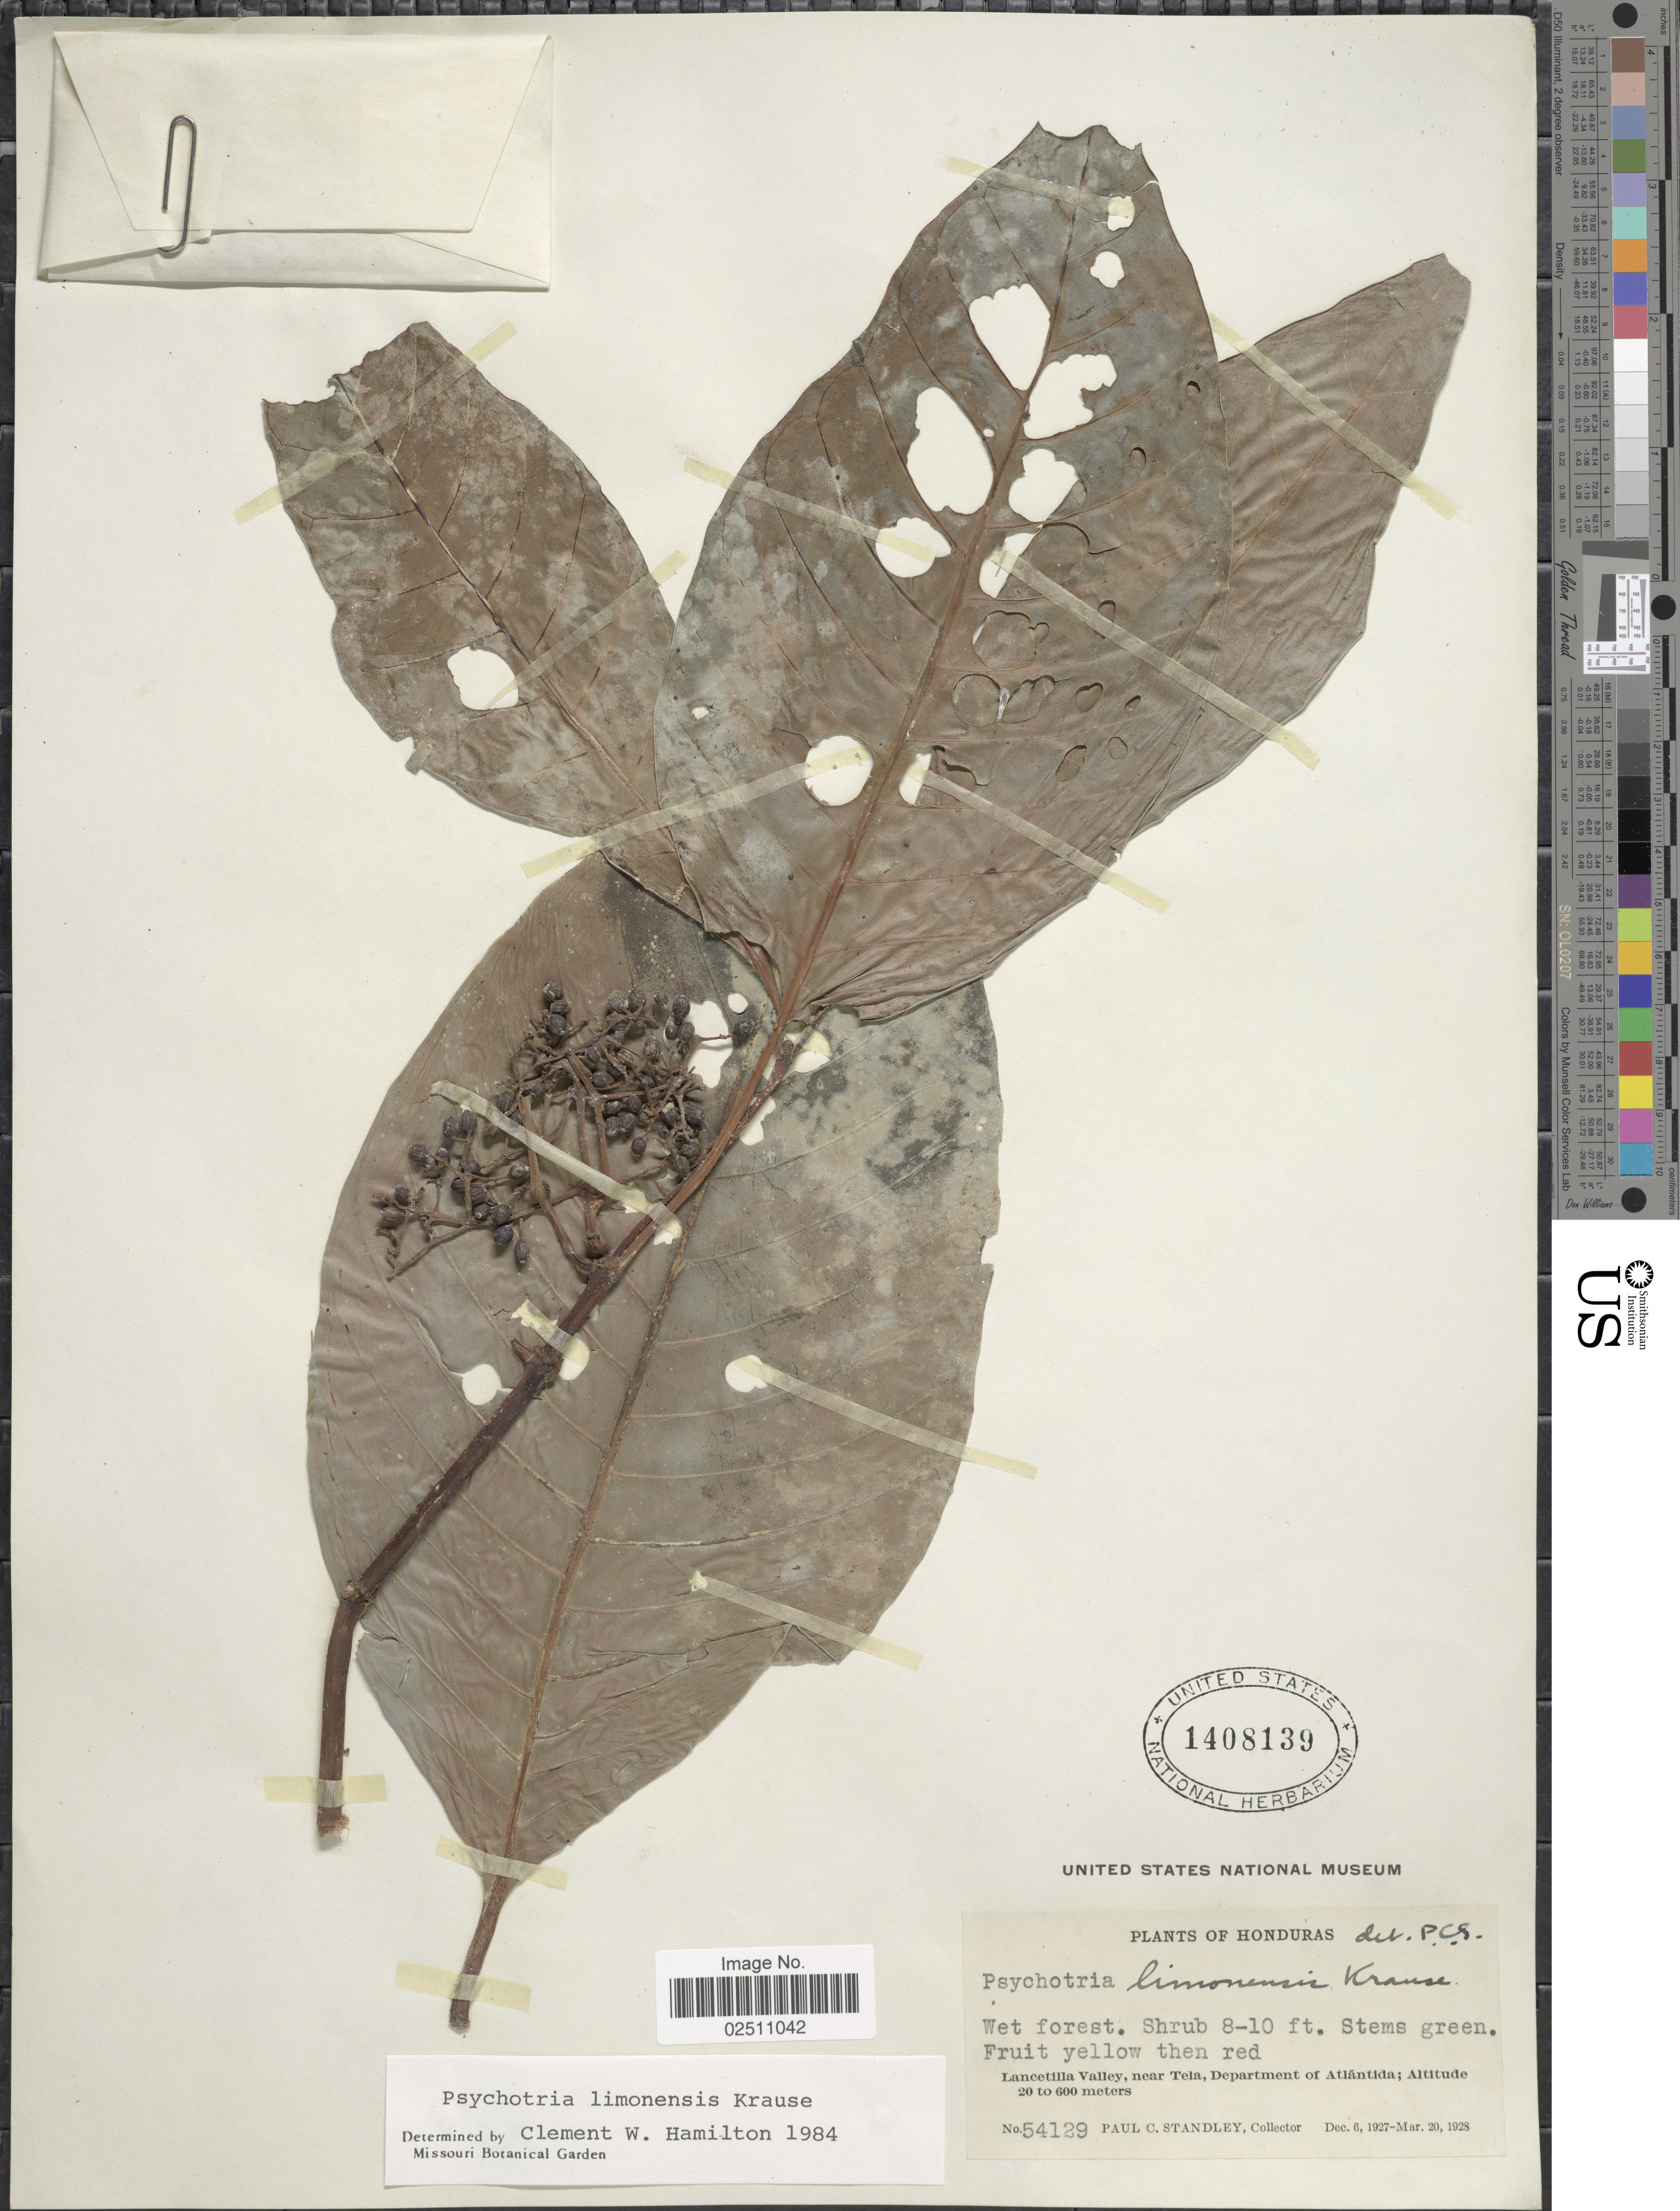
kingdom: Plantae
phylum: Tracheophyta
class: Magnoliopsida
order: Gentianales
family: Rubiaceae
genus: Psychotria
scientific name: Psychotria limonensis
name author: K. Krause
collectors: P. C. Standley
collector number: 54129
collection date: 1927-12-06/1928-03-20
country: Honduras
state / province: Atlántida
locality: Lancetilla Valley, near Tela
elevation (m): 20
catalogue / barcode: US 1408139